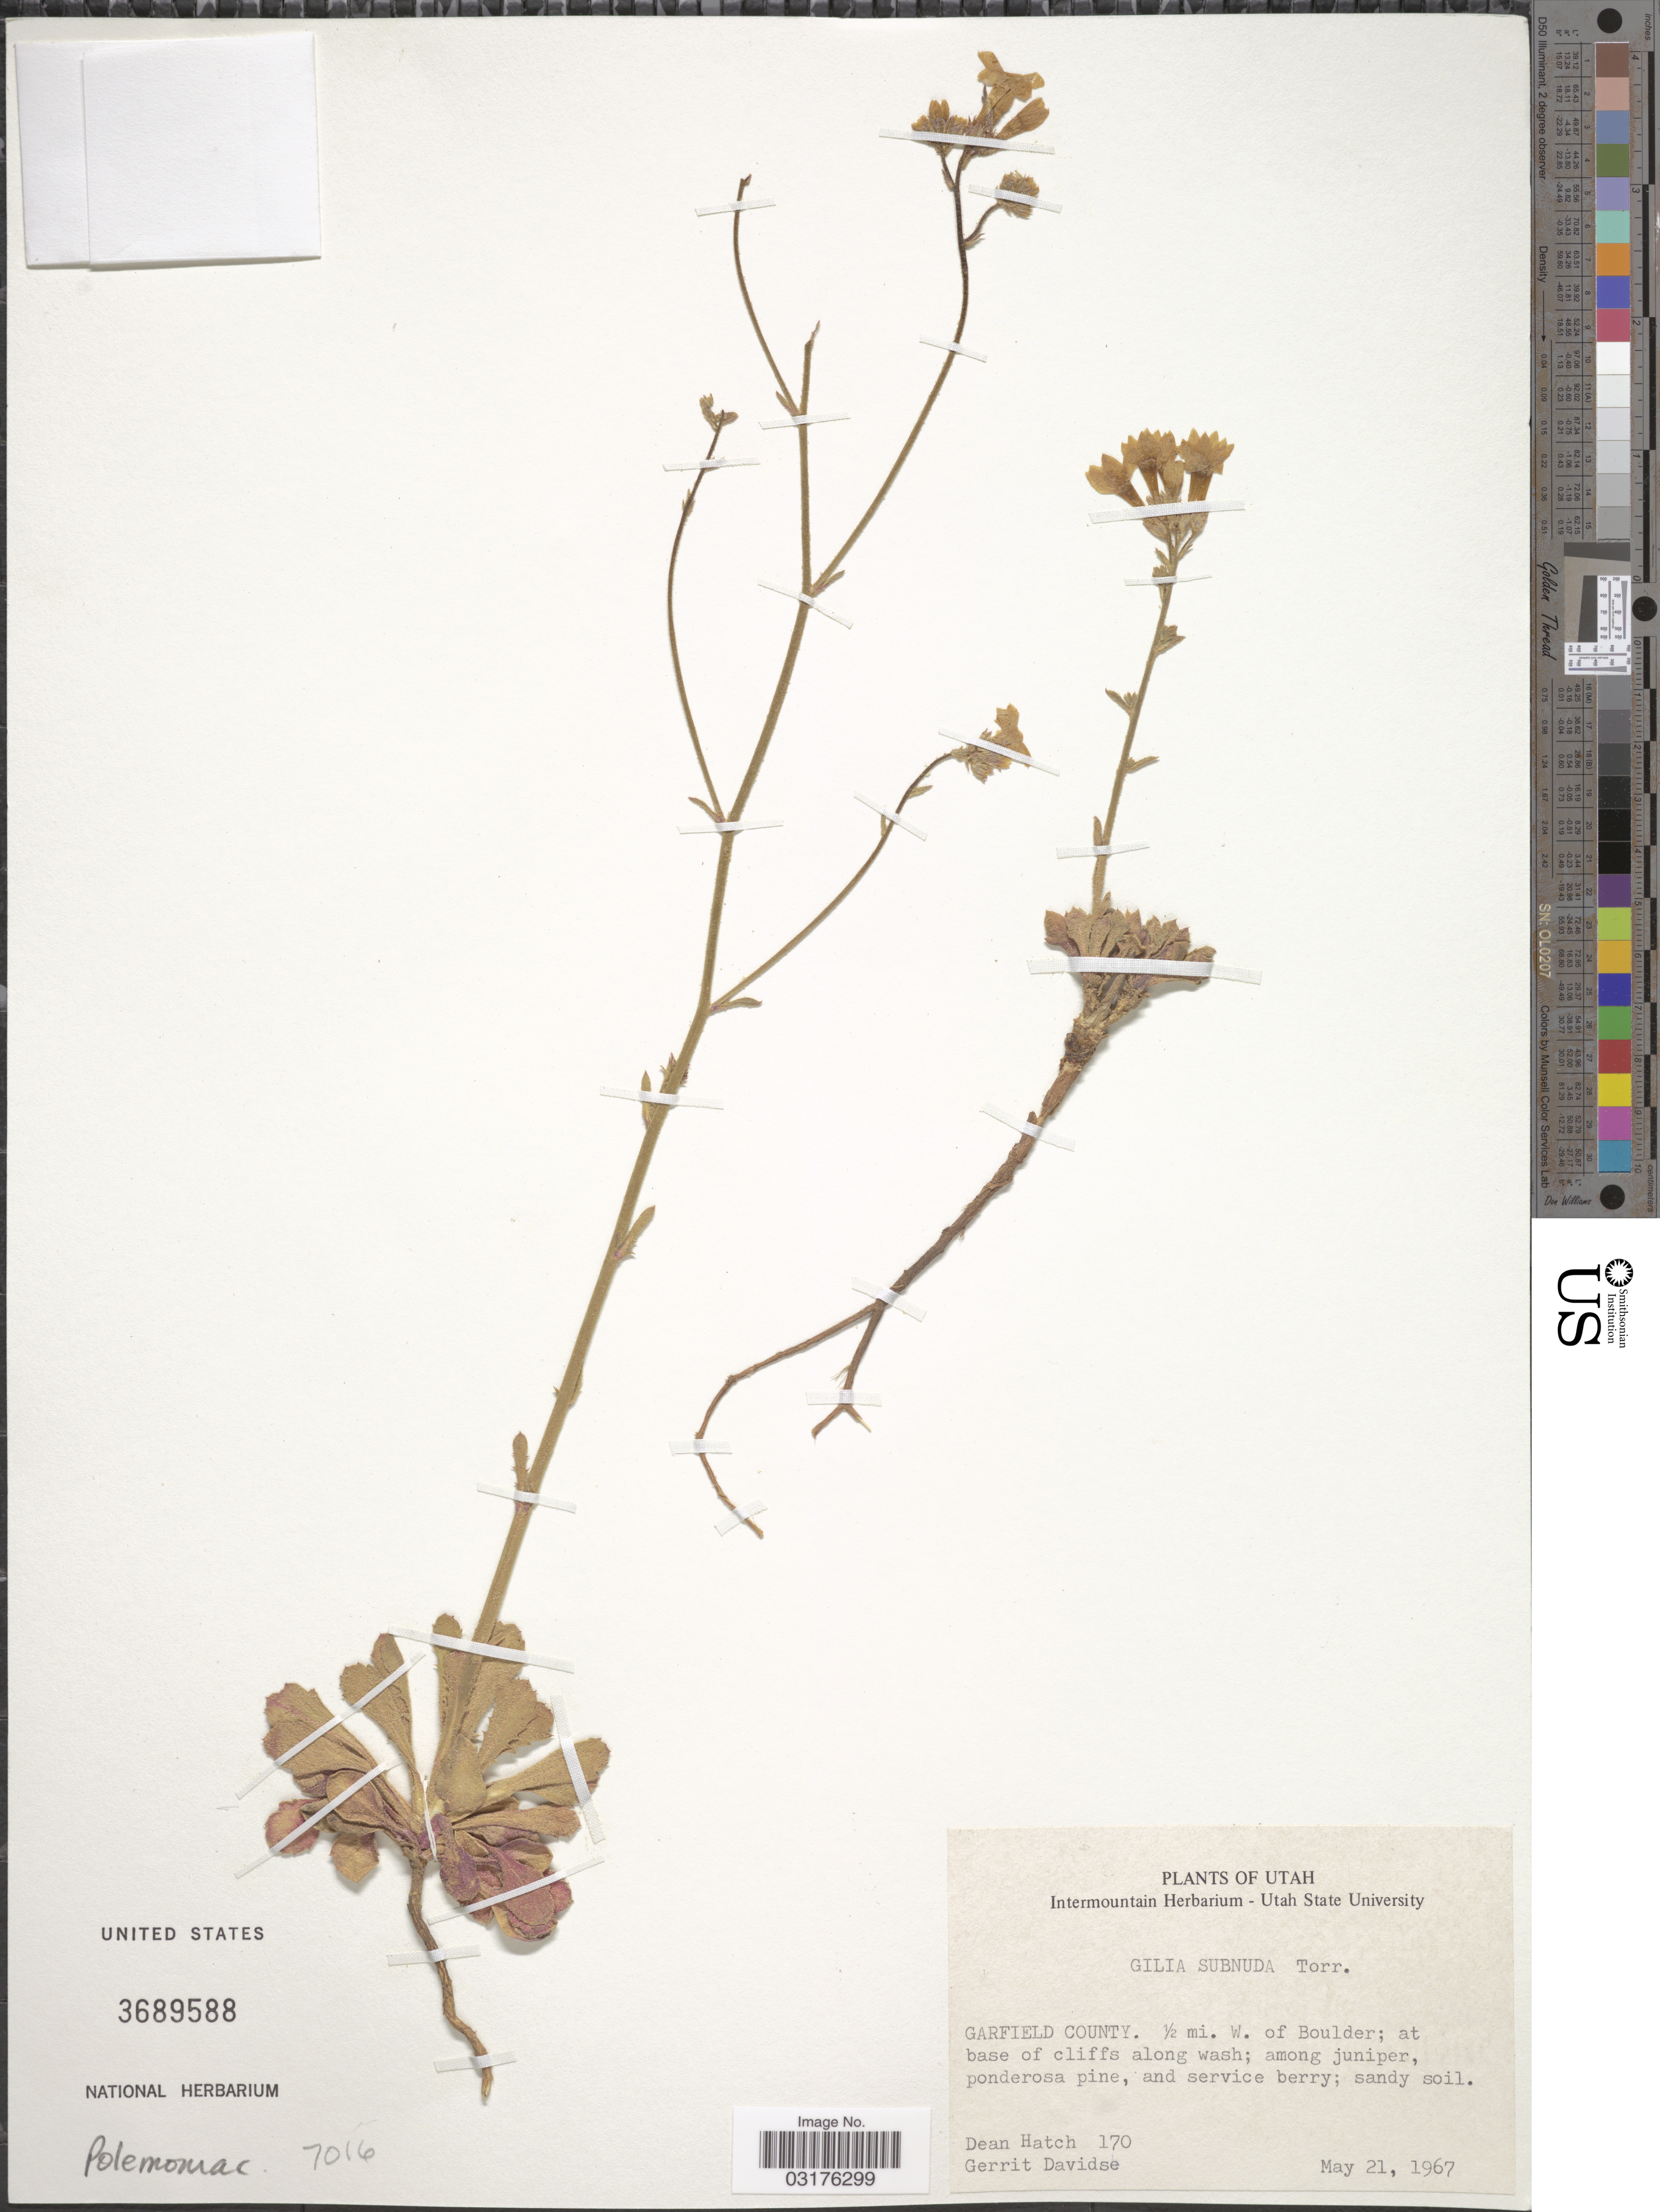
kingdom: Plantae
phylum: Tracheophyta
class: Magnoliopsida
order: Ericales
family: Polemoniaceae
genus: Aliciella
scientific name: Aliciella subnuda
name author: (Torr. ex A. Gray) J.M. Porter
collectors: D. Hatch & G. Davidse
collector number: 170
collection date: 1967-05-21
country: United States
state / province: Utah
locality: Garfield County. ½ mi. W. of Boulder; at base of cliffs along wash.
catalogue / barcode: US 3689588